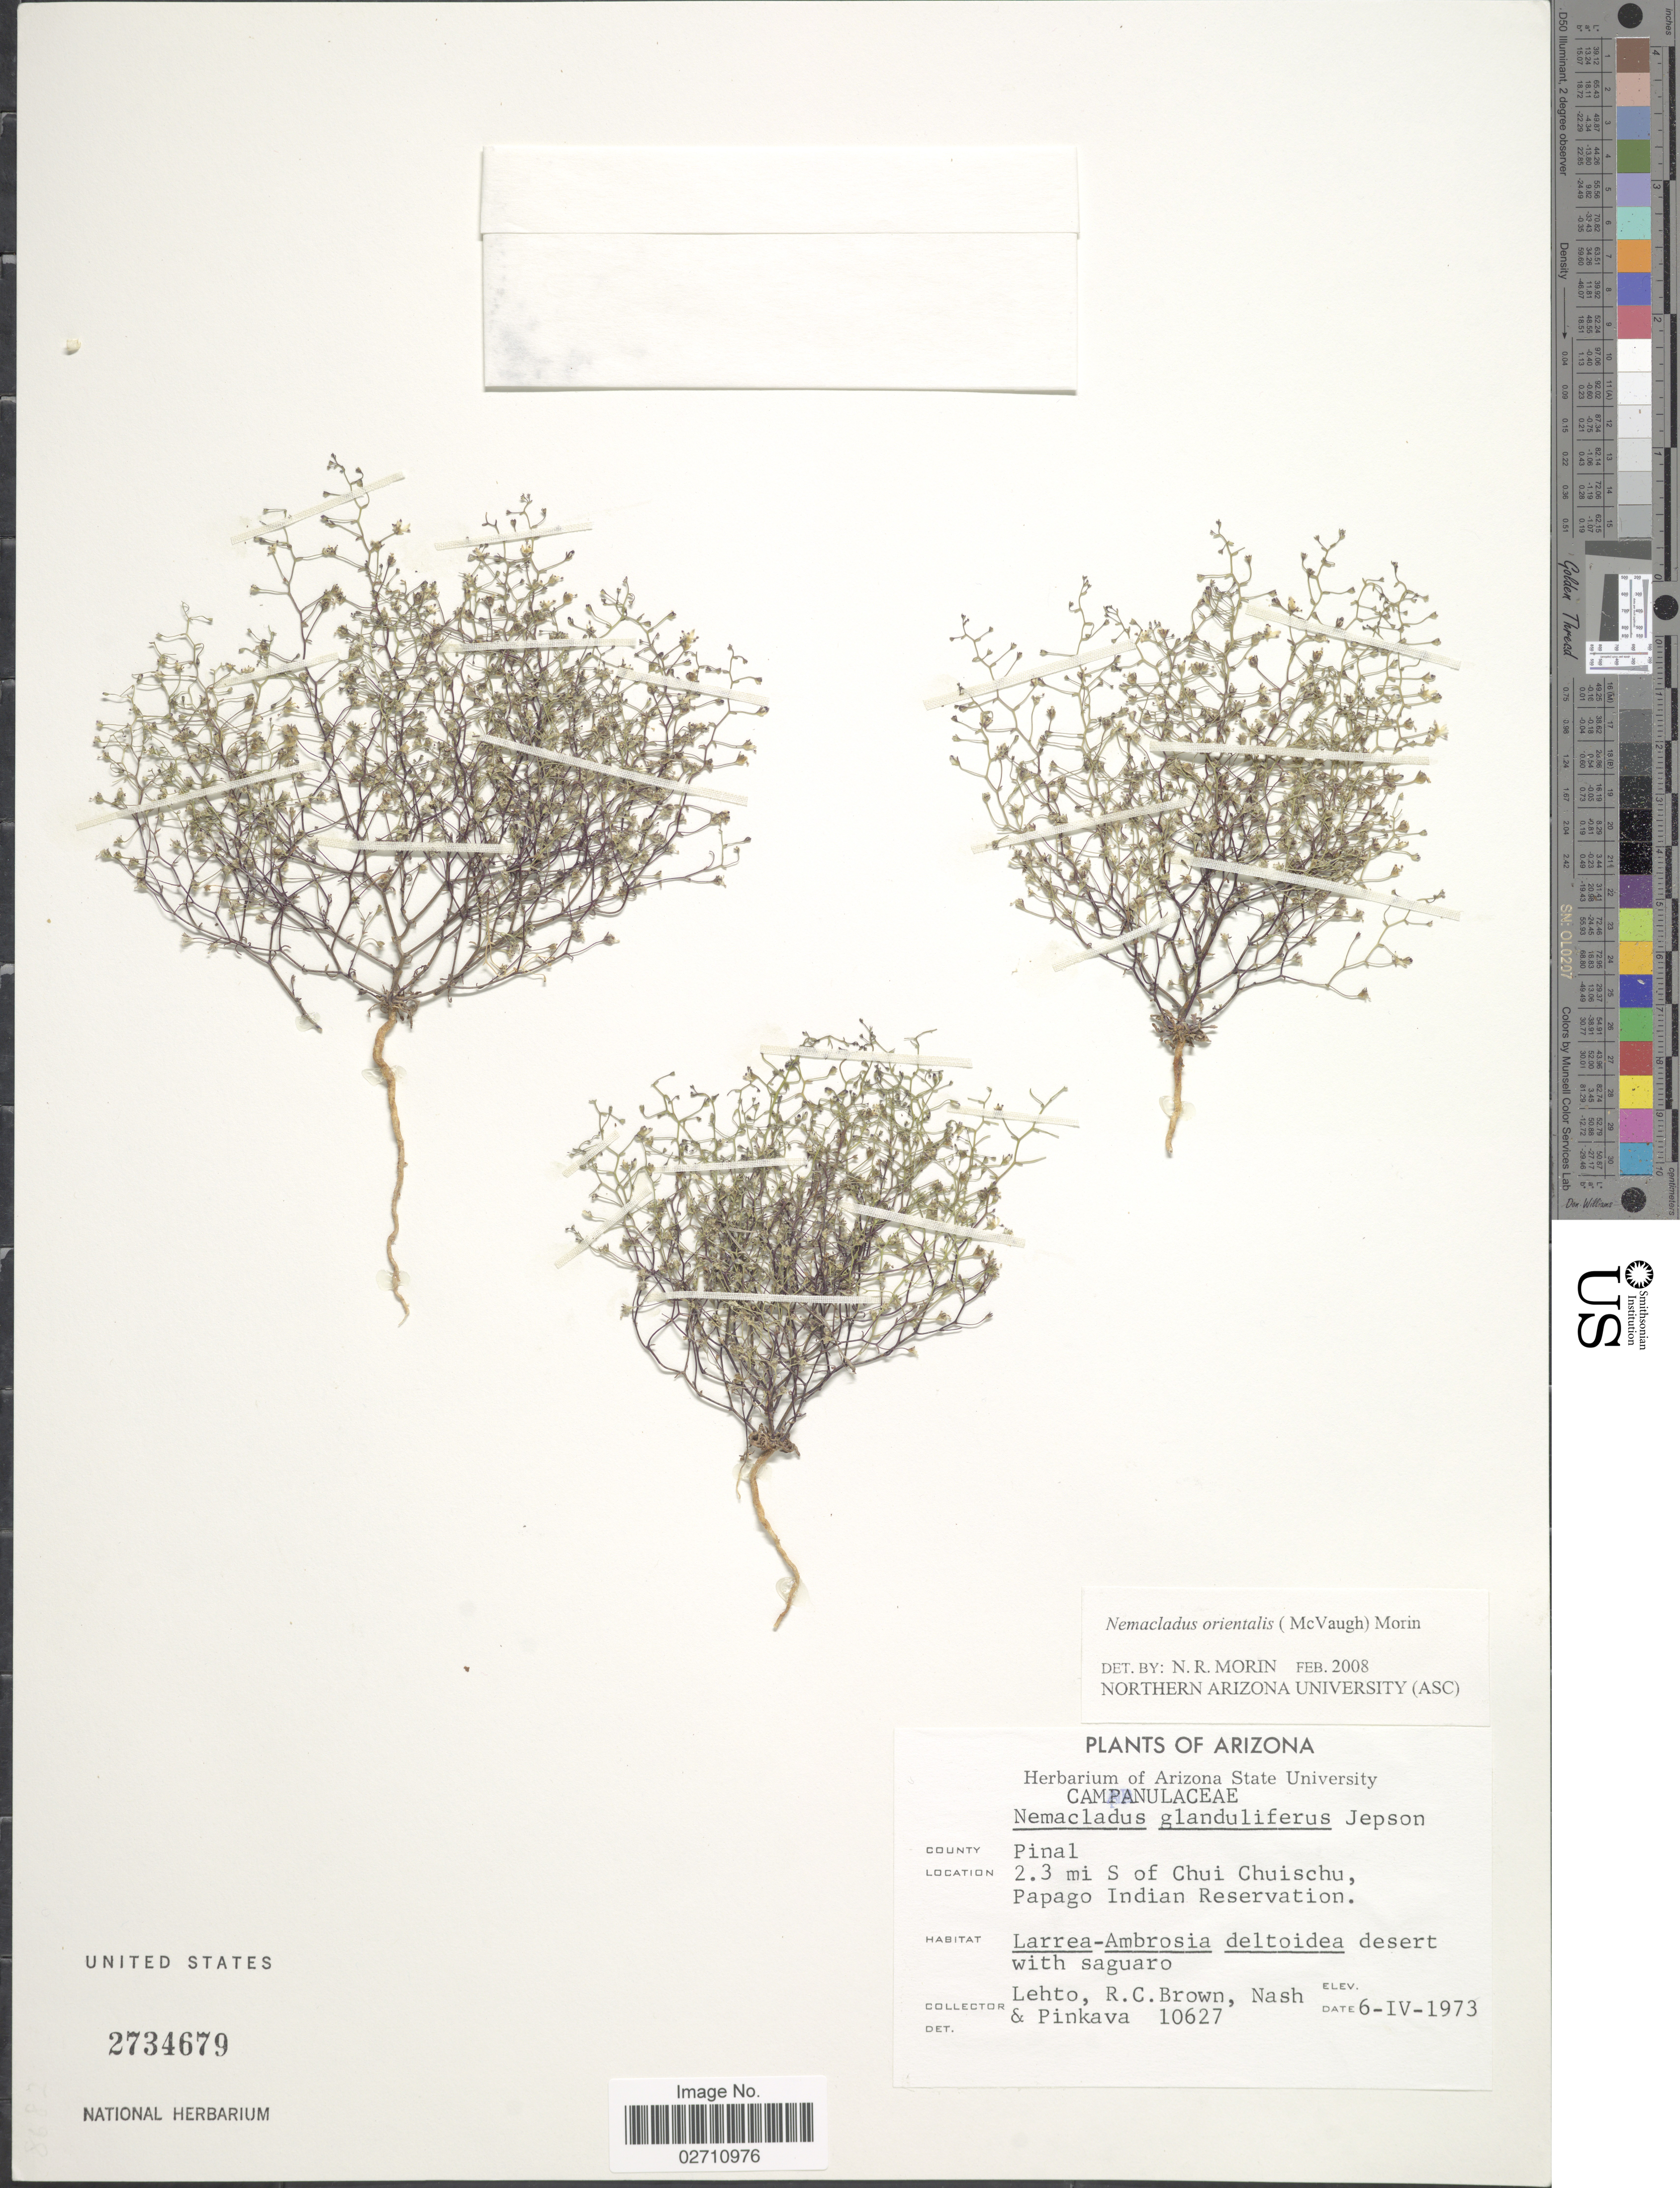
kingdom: Plantae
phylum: Tracheophyta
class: Magnoliopsida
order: Asterales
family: Campanulaceae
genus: Nemacladus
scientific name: Nemacladus orientalis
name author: (McVaugh) Morin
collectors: -. Lehto, R. C. Brown, -- Nash & -. Pinkava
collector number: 10627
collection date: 1973-04-06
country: United States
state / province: Arizona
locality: Arizona, County Pinal, 2.3 mi S of Chui Chuischu, Papago Indian Reservation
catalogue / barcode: US 2734679